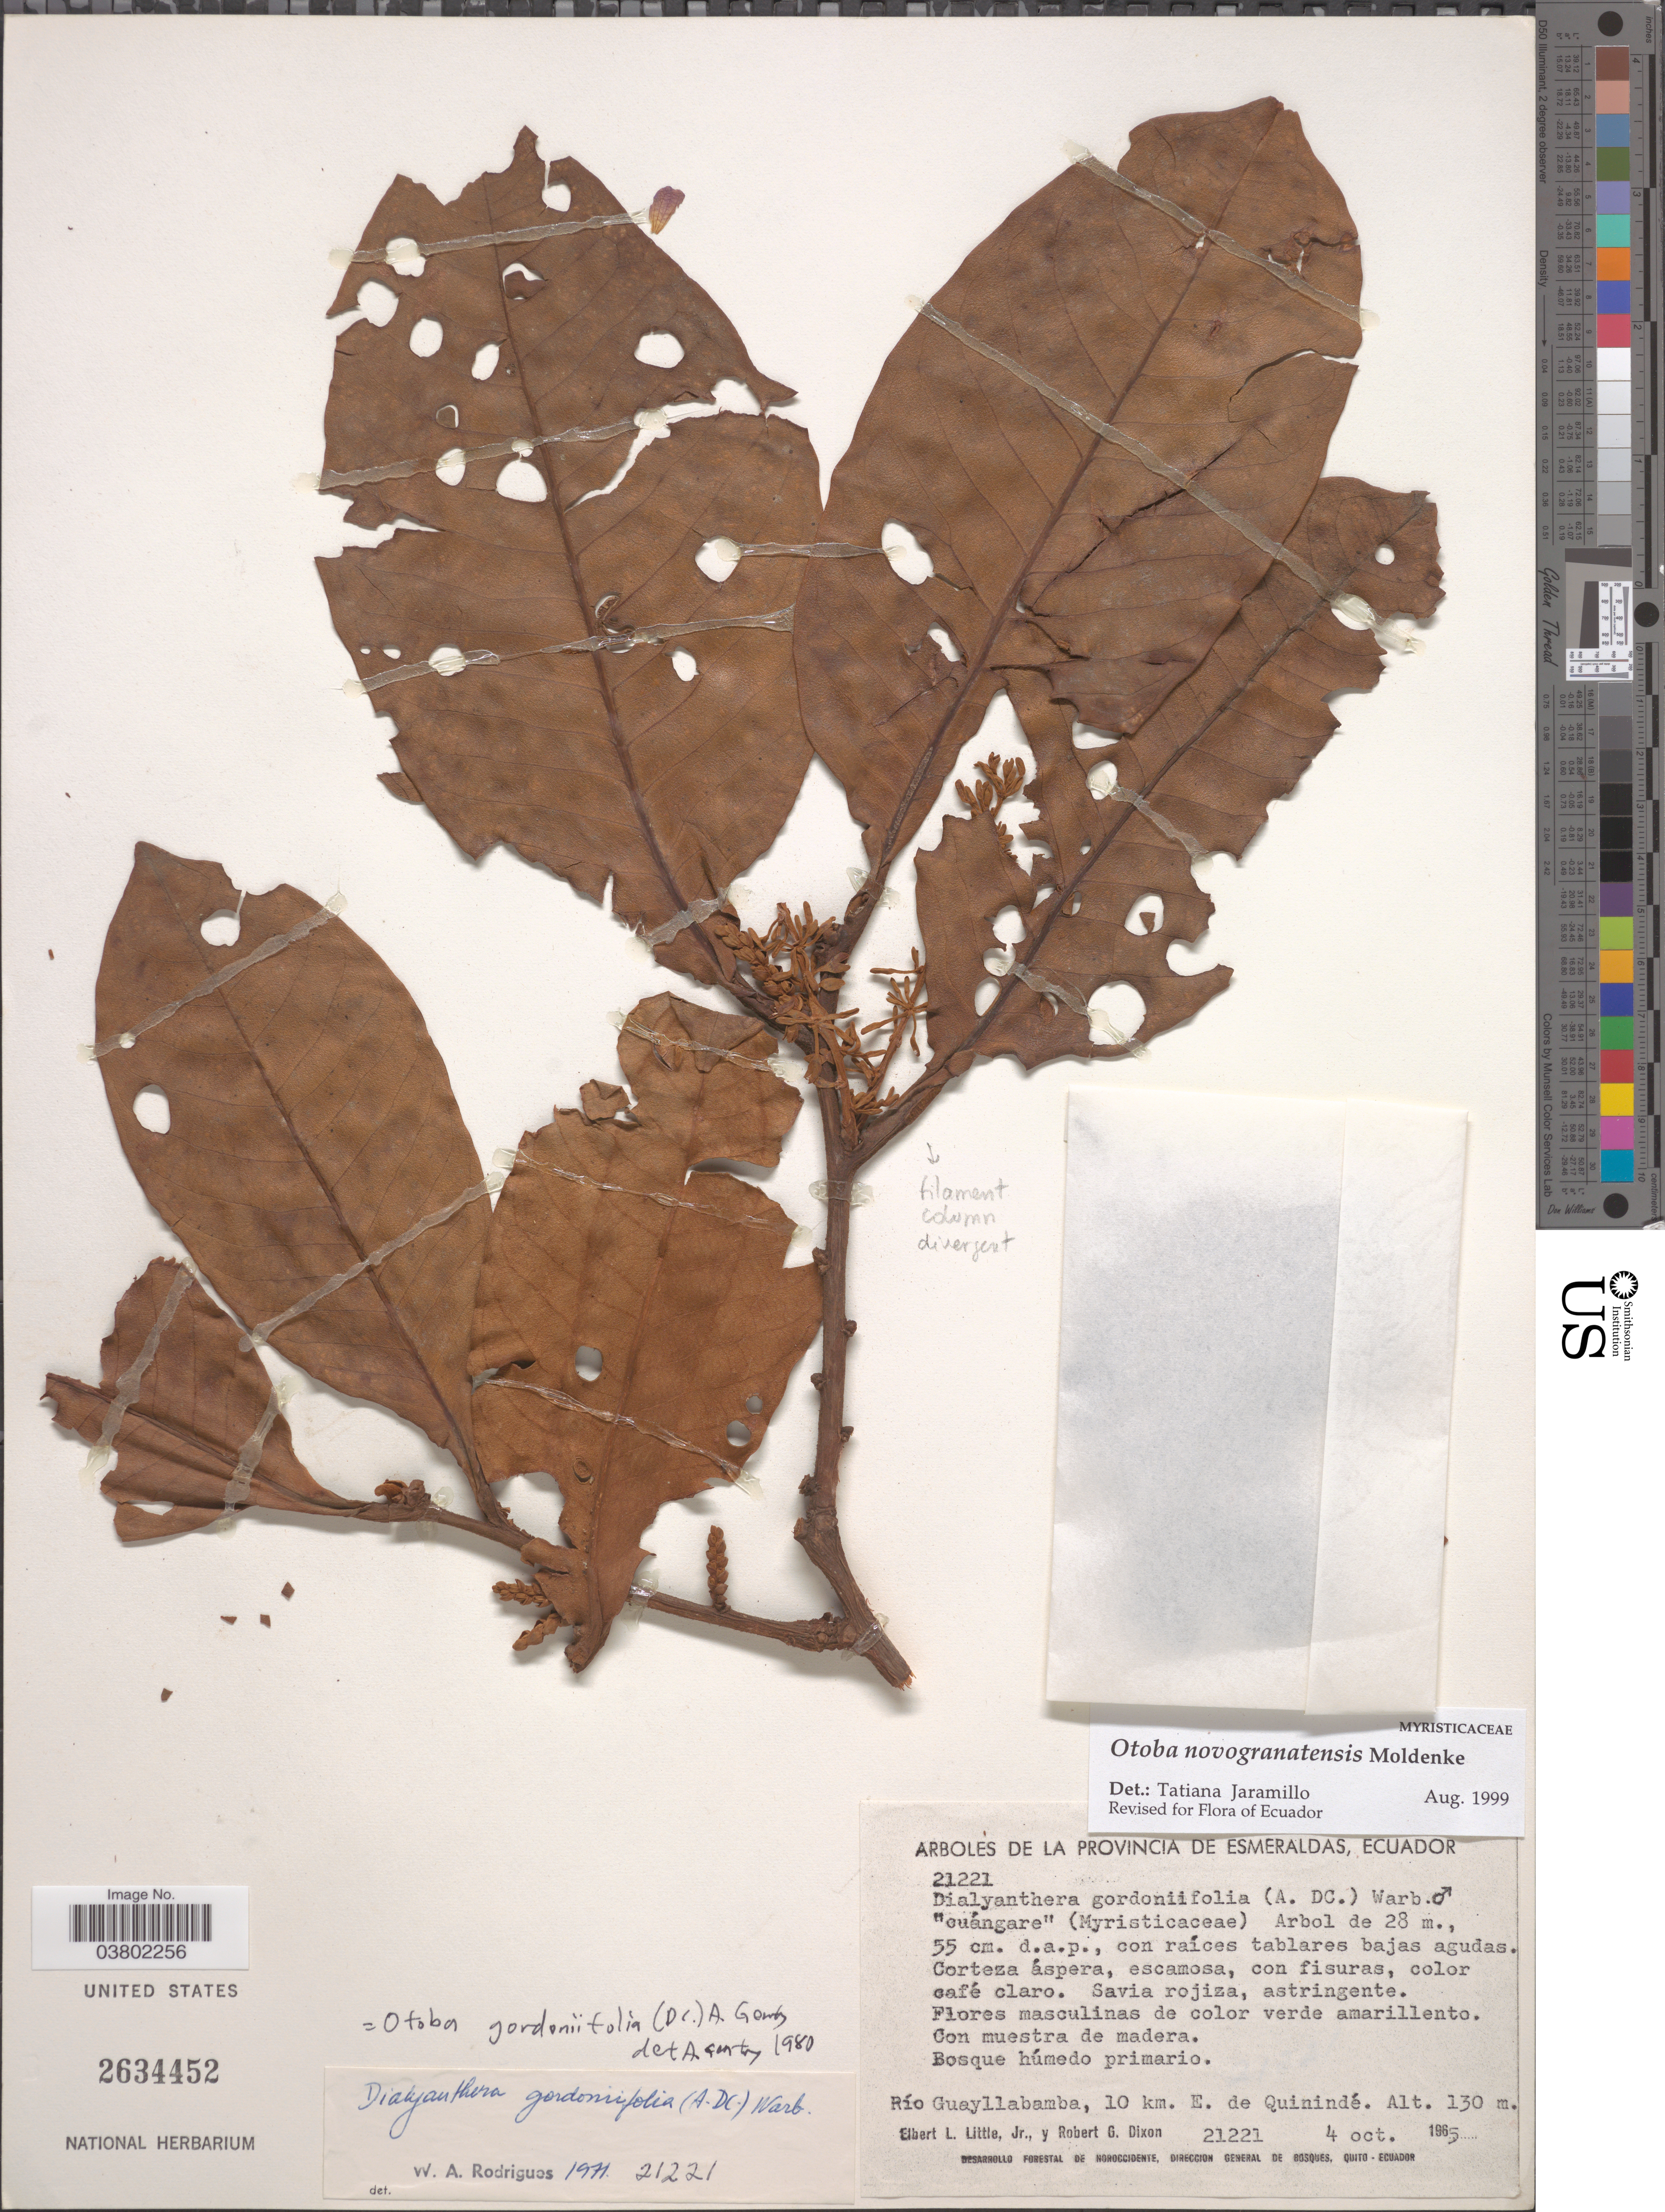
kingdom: Plantae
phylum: Tracheophyta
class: Magnoliopsida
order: Magnoliales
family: Myristicaceae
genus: Otoba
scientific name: Otoba novogranatensis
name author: Moldenke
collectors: E. L. Little & R. G. Dixon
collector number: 21221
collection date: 1965-10-04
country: Ecuador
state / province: Esmeraldas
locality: Río Guayllabamba, 10 km. E. de Quinindé.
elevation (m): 130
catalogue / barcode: US 2634452